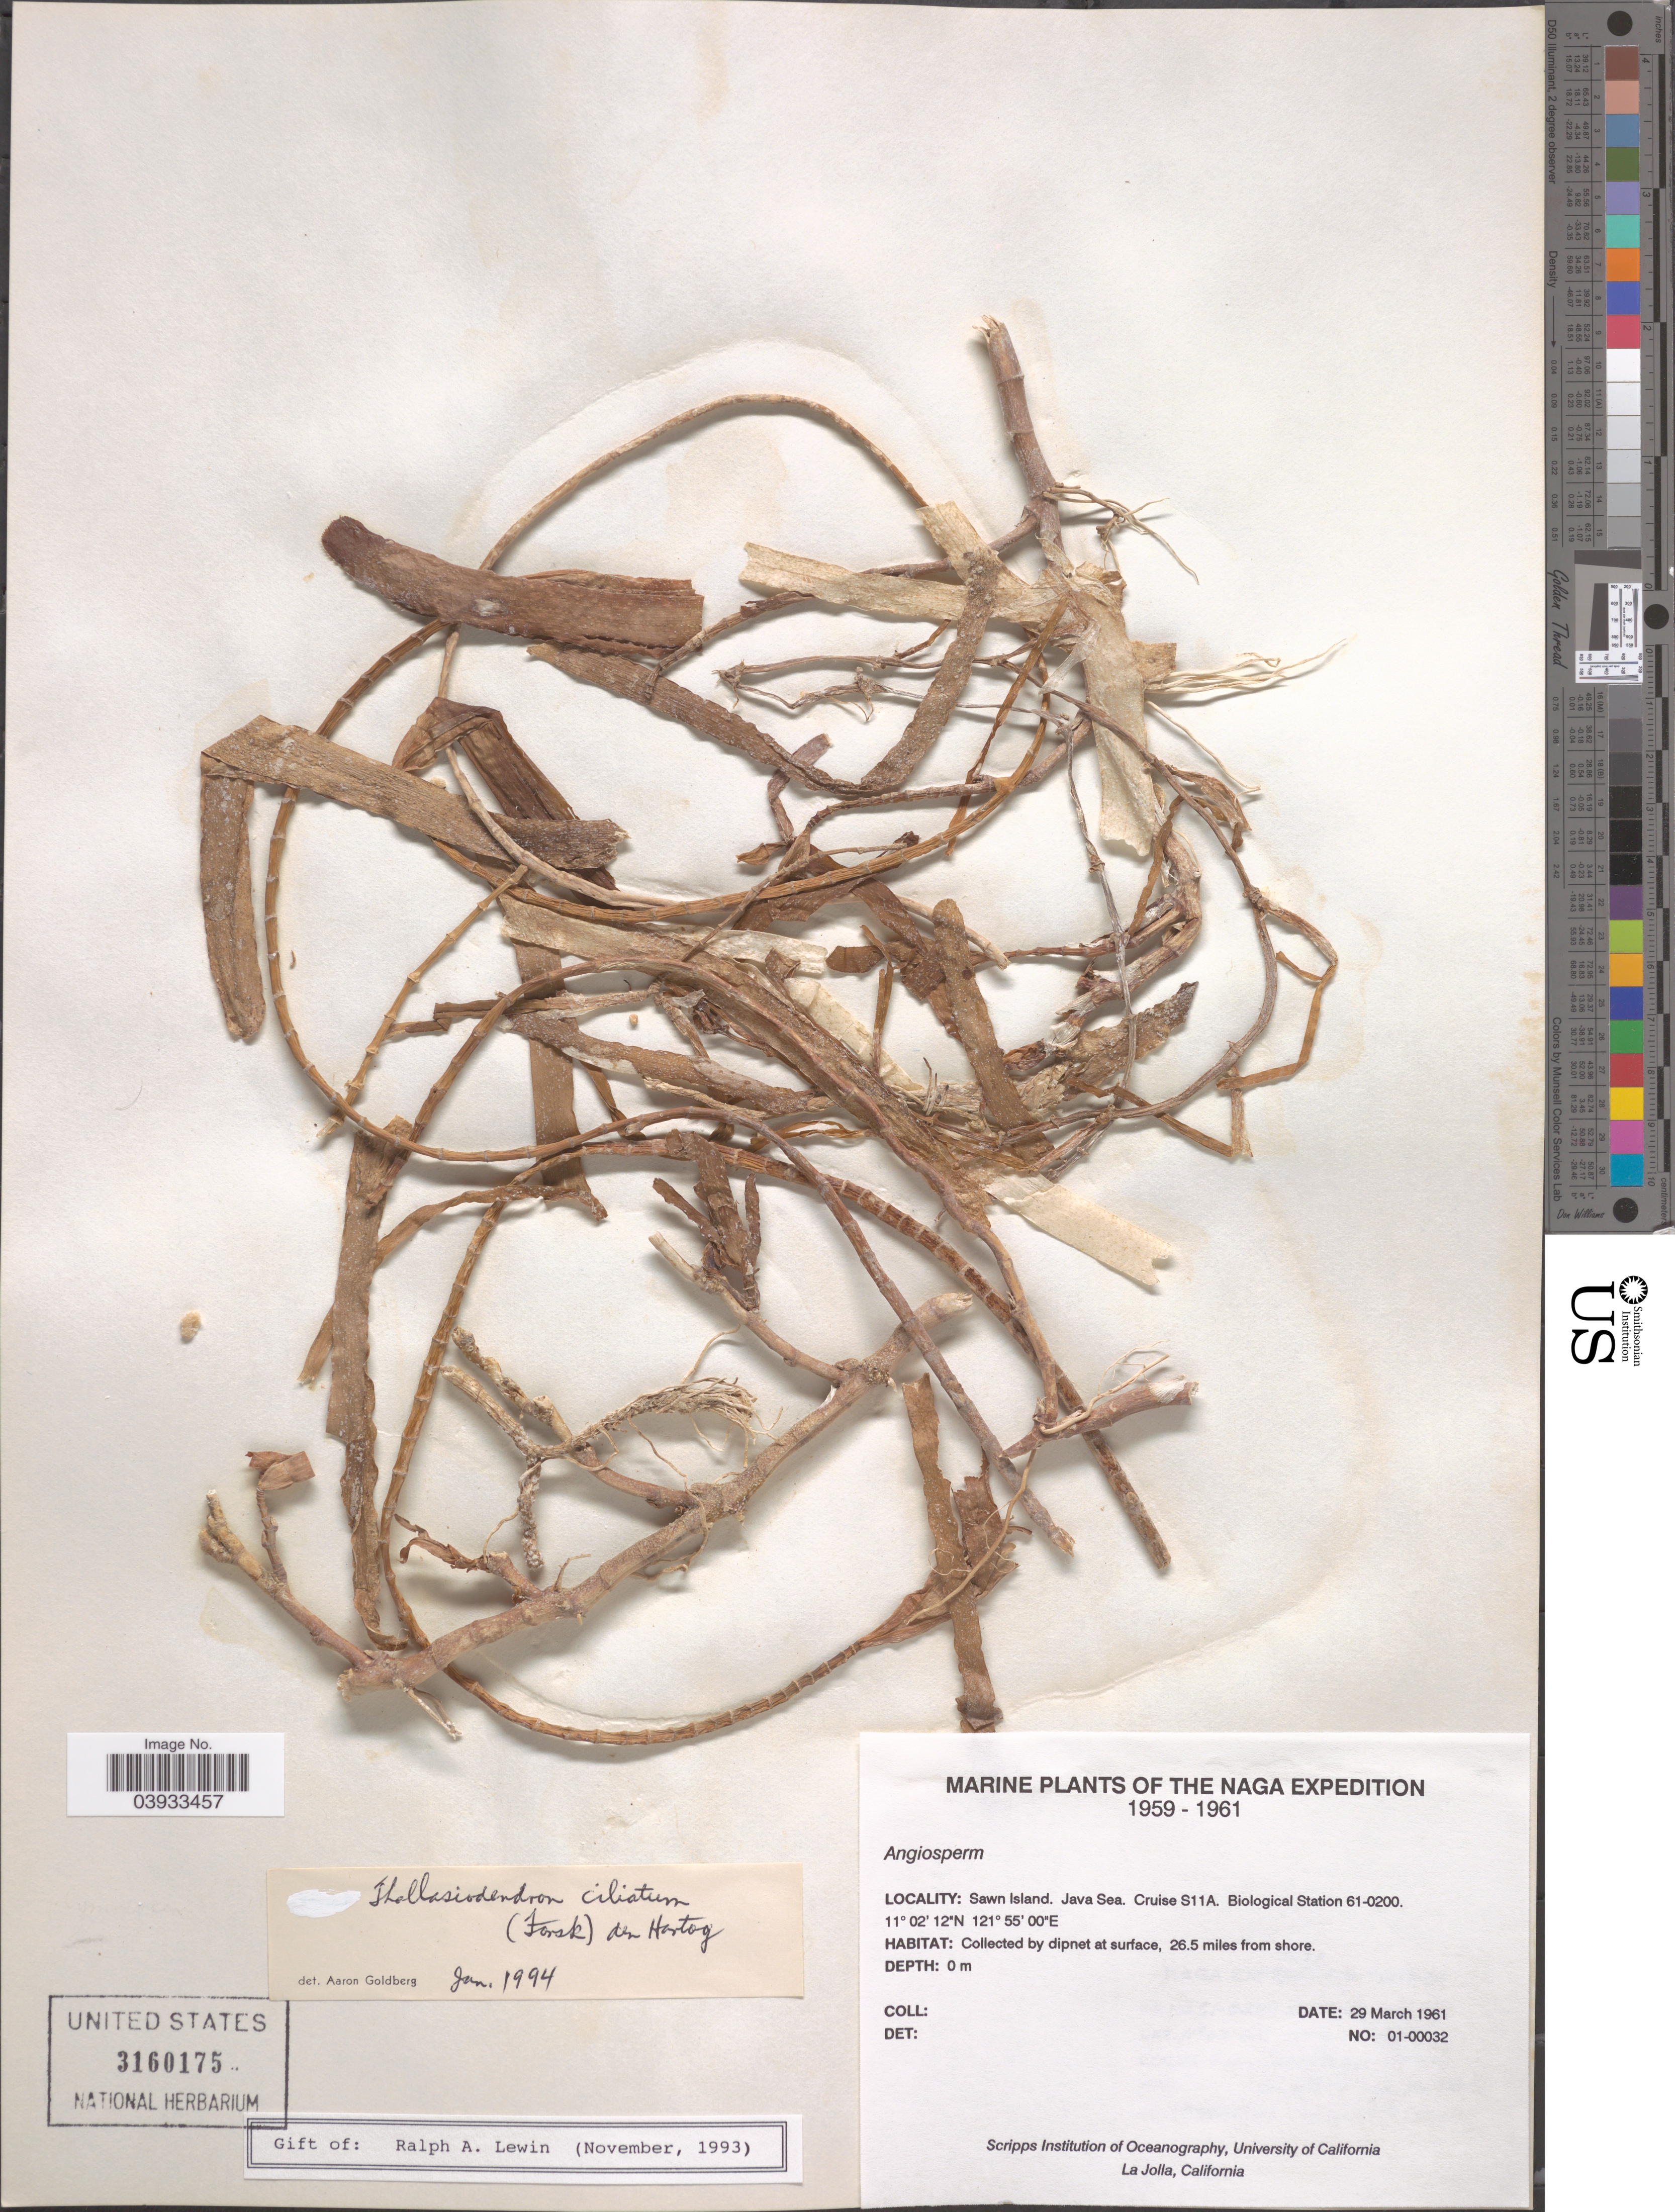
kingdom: Plantae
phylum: Tracheophyta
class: Liliopsida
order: Alismatales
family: Cymodoceaceae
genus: Thalassodendron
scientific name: Thalassodendron ciliatum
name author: (Forssk.) Hartog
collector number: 01-00032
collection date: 1961-03-29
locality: The Naga. Sawn Island. Java Sea. Cruise S11A. Biological Station 61-0200. 26.5 miles from shore.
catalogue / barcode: US 3160175